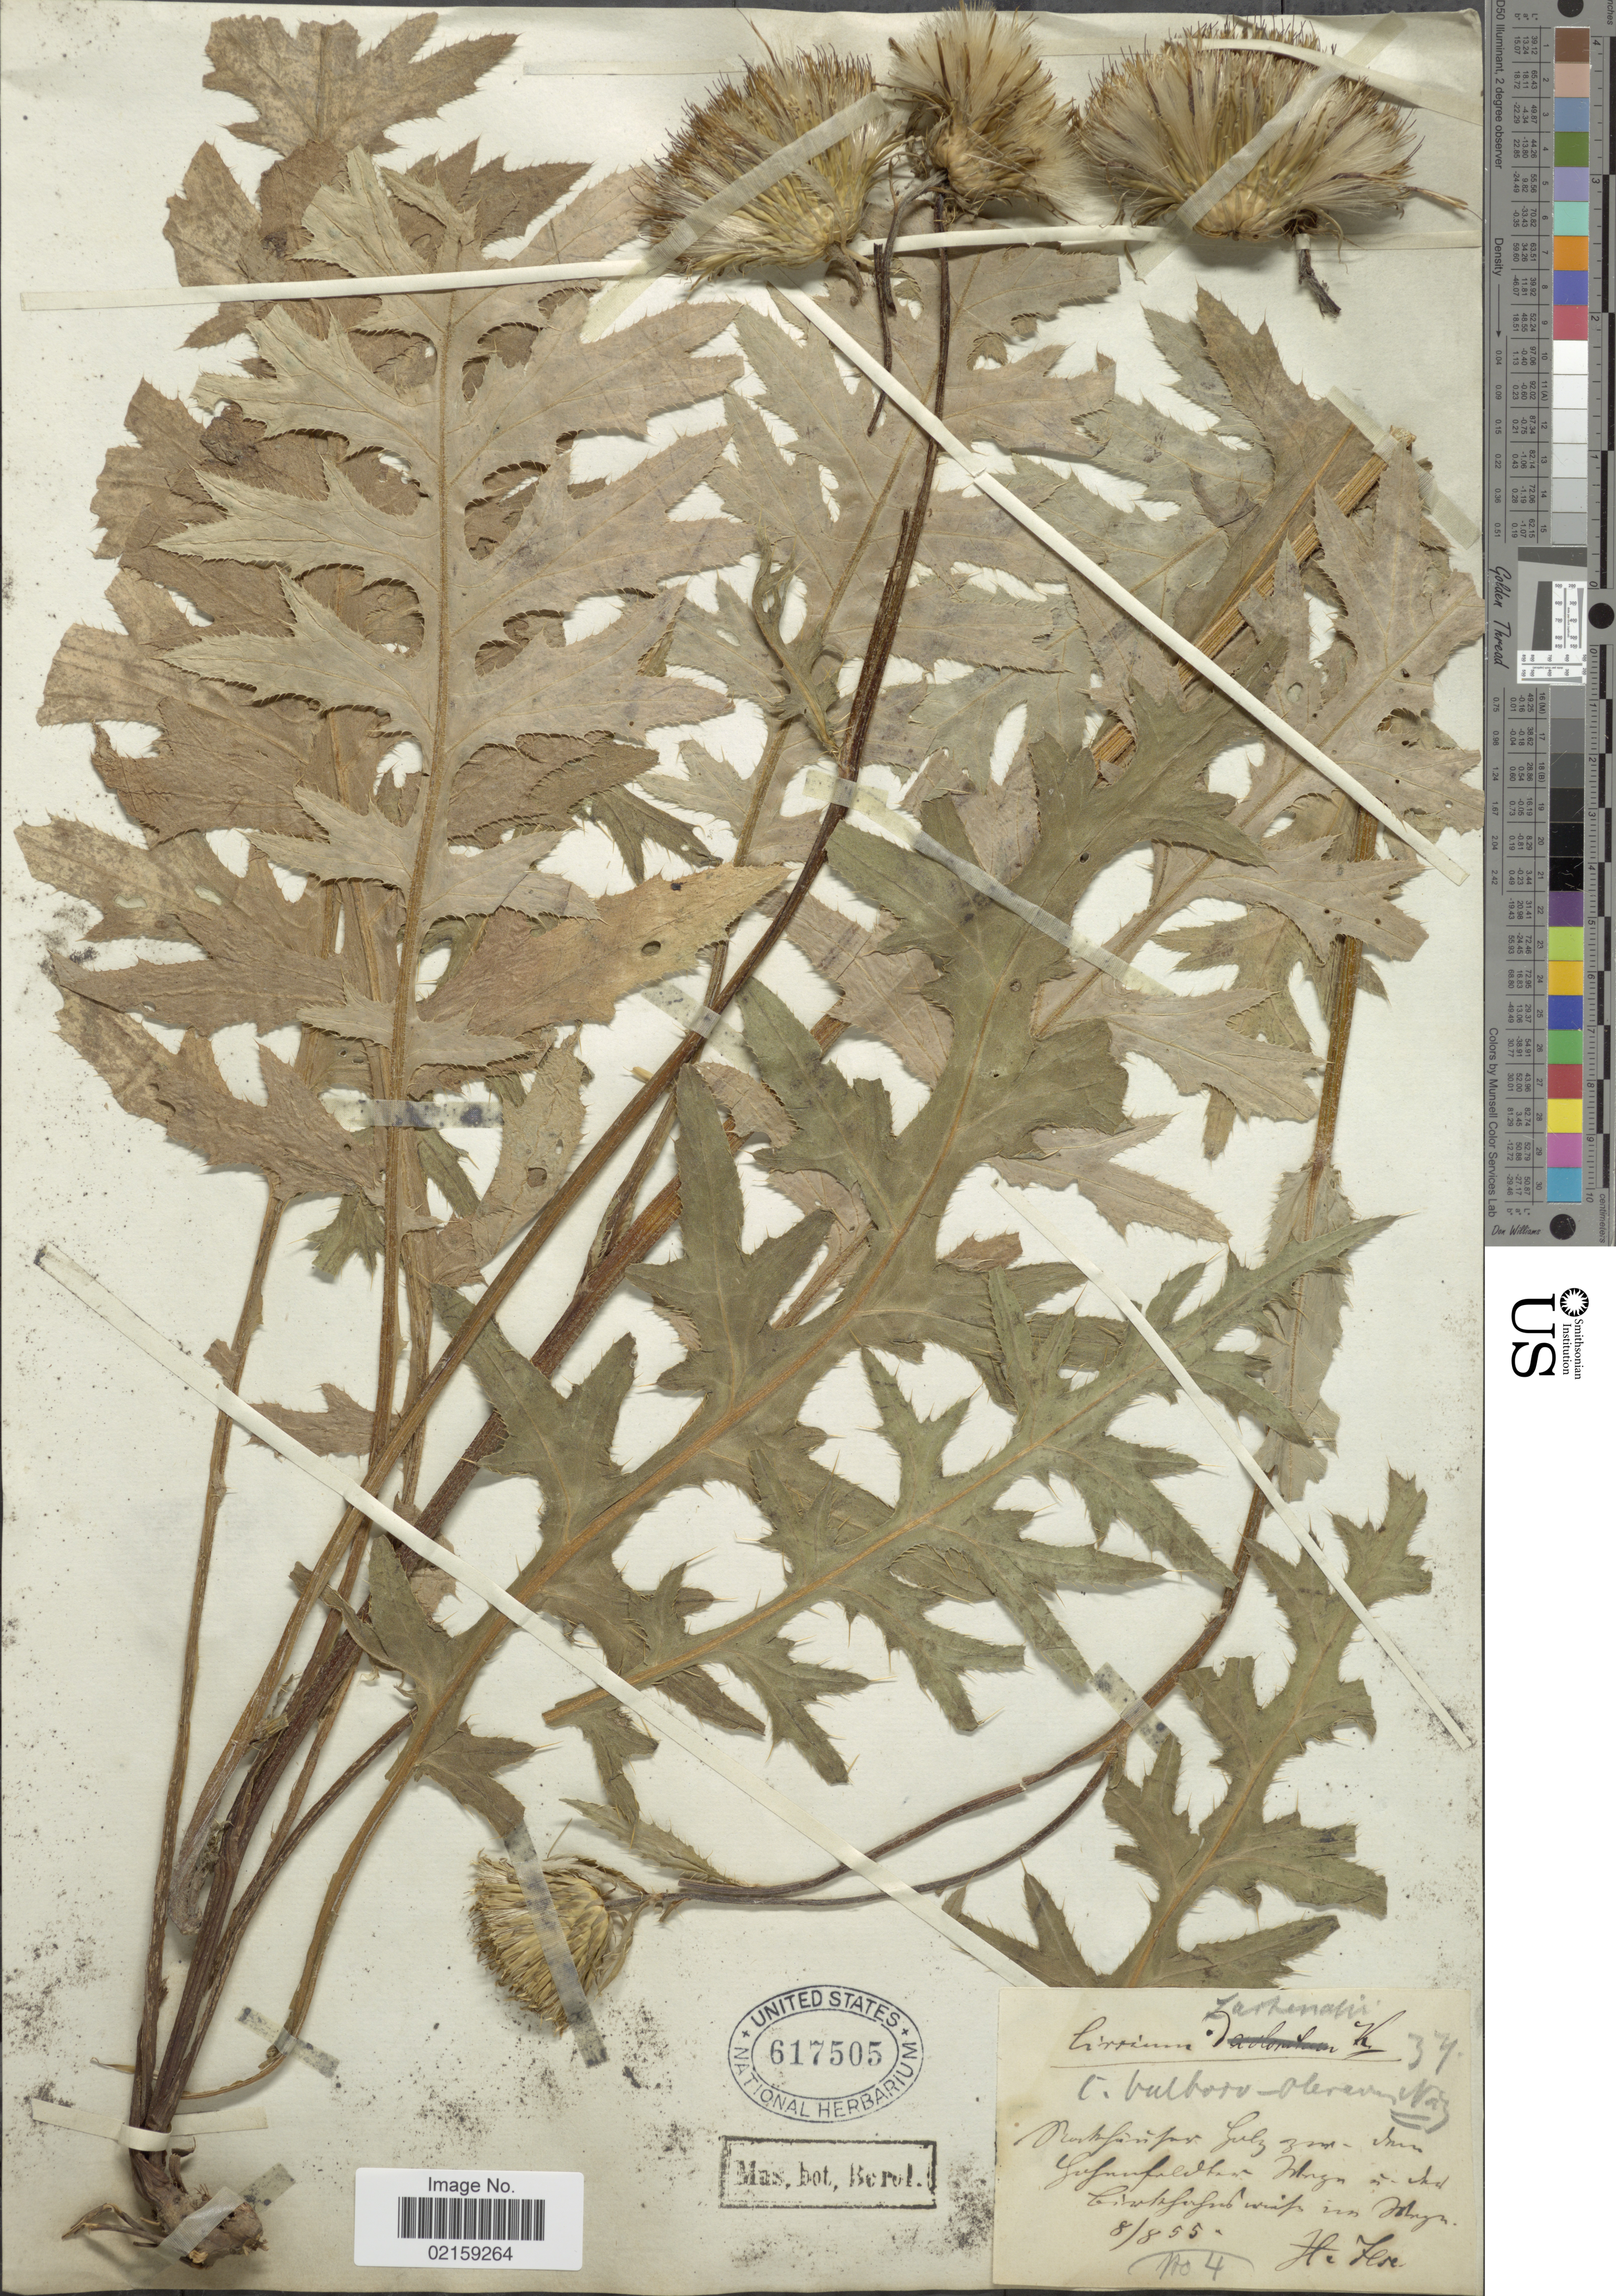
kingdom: Plantae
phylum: Tracheophyta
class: Magnoliopsida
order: Asterales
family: Asteraceae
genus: Cirsium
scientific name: Cirsium sp.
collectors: Hefer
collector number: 4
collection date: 1855-08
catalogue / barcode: US 617505